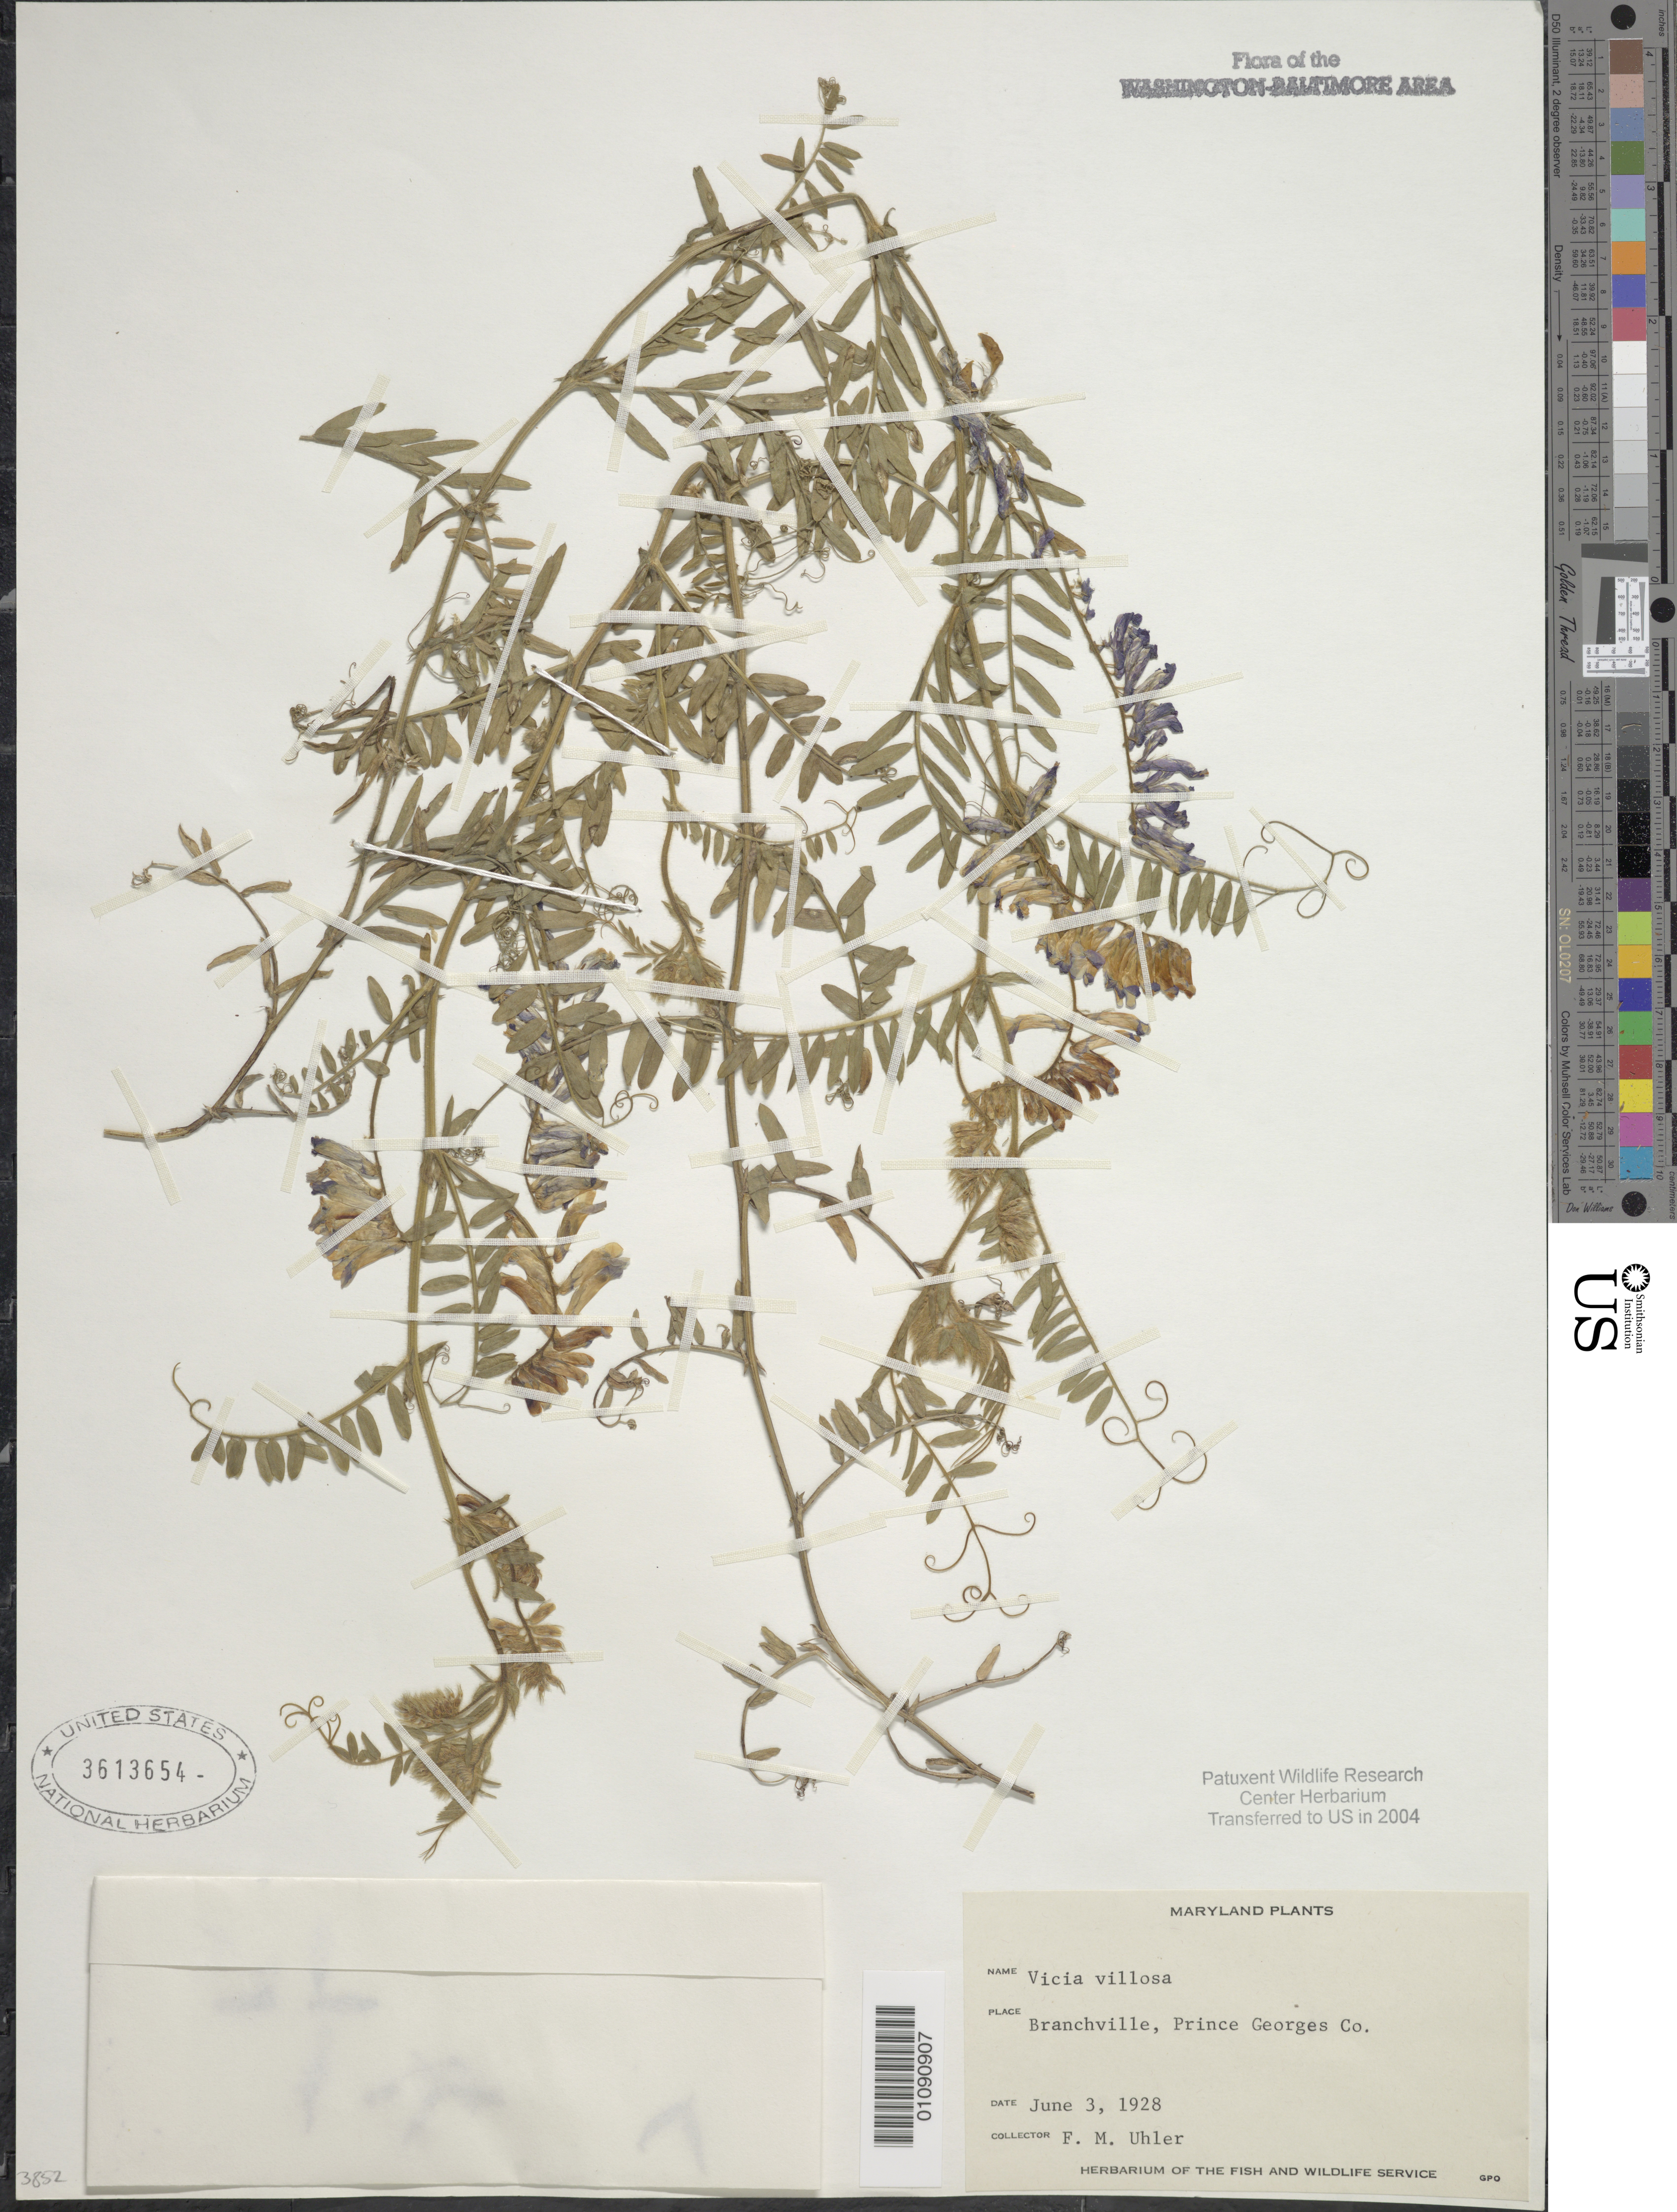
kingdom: Plantae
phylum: Tracheophyta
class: Magnoliopsida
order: Fabales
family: Fabaceae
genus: Vicia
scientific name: Vicia villosa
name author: Roth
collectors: F. M. Uhler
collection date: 1928-06-03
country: United States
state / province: Maryland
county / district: Prince George's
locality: Branchville.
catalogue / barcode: US 3613654